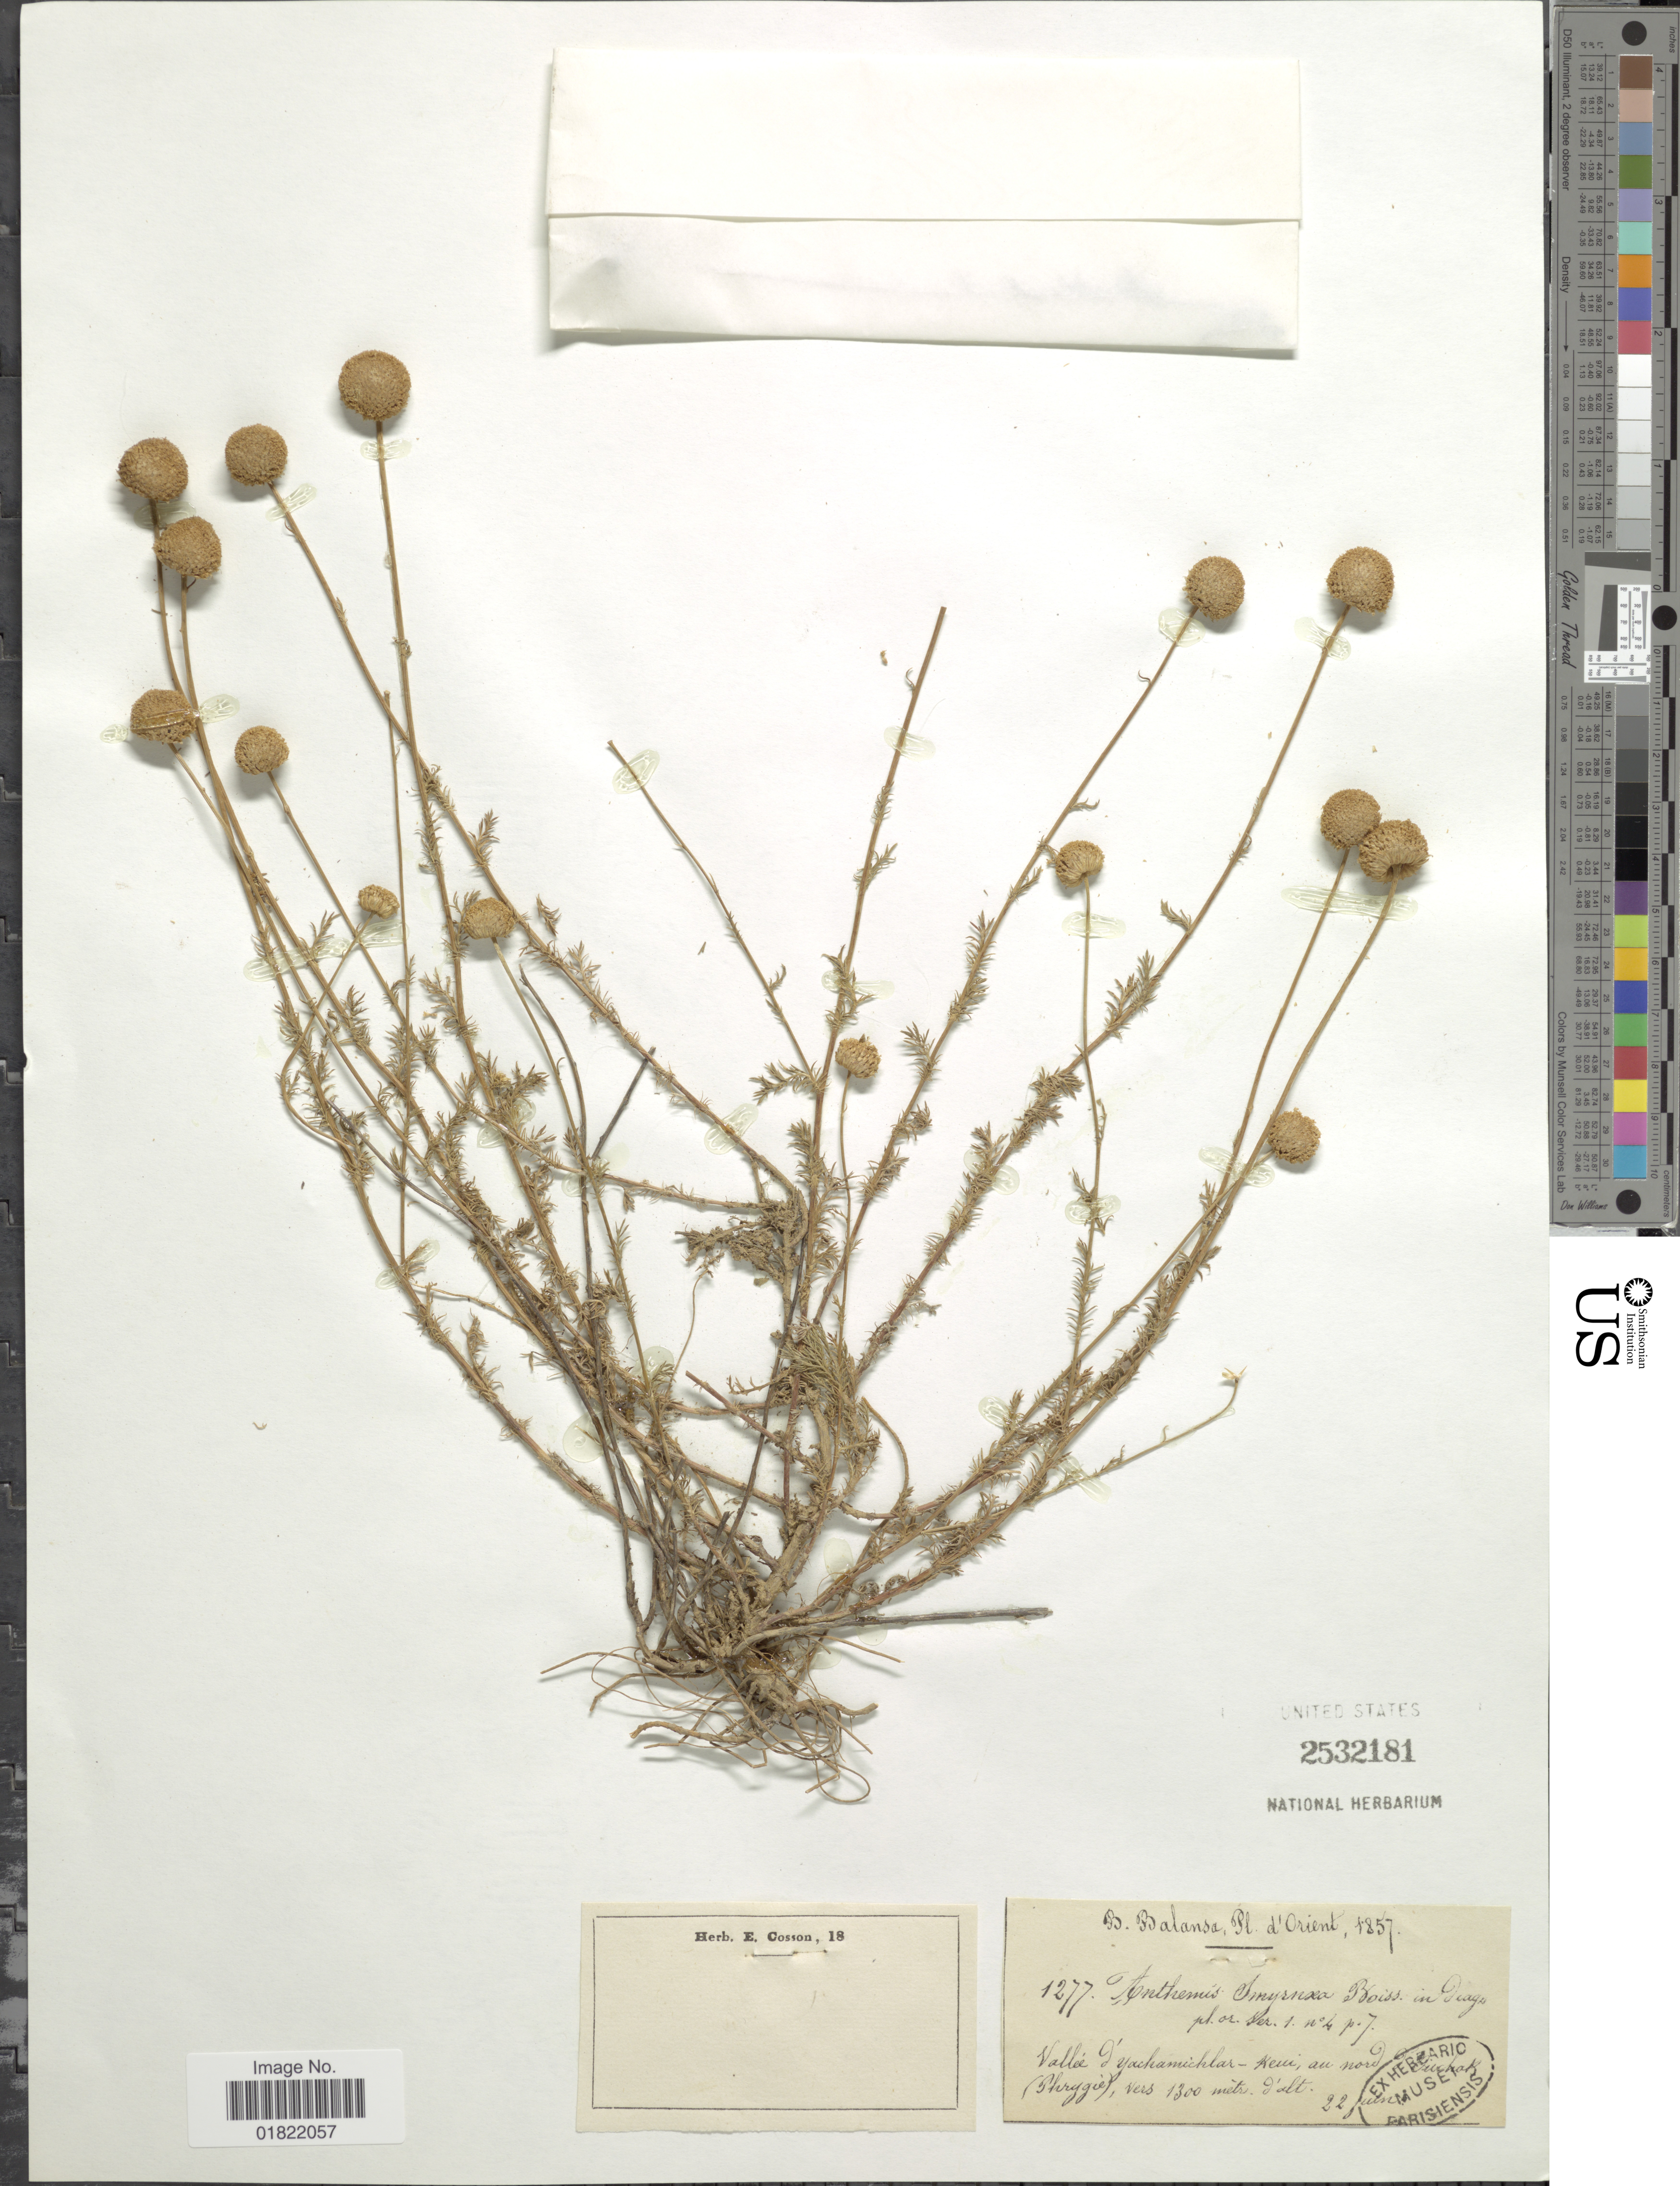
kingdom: Plantae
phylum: Tracheophyta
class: Magnoliopsida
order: Asterales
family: Asteraceae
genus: Anthemis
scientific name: Anthemis smyrnaea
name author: Boiss.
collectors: B. Balansa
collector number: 1277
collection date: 1857-06-22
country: Turkey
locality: D' Orient, Valle d' yachamichlar - Keui au nord Puchak (Phrygie) [interpreted]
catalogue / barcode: US 2532181